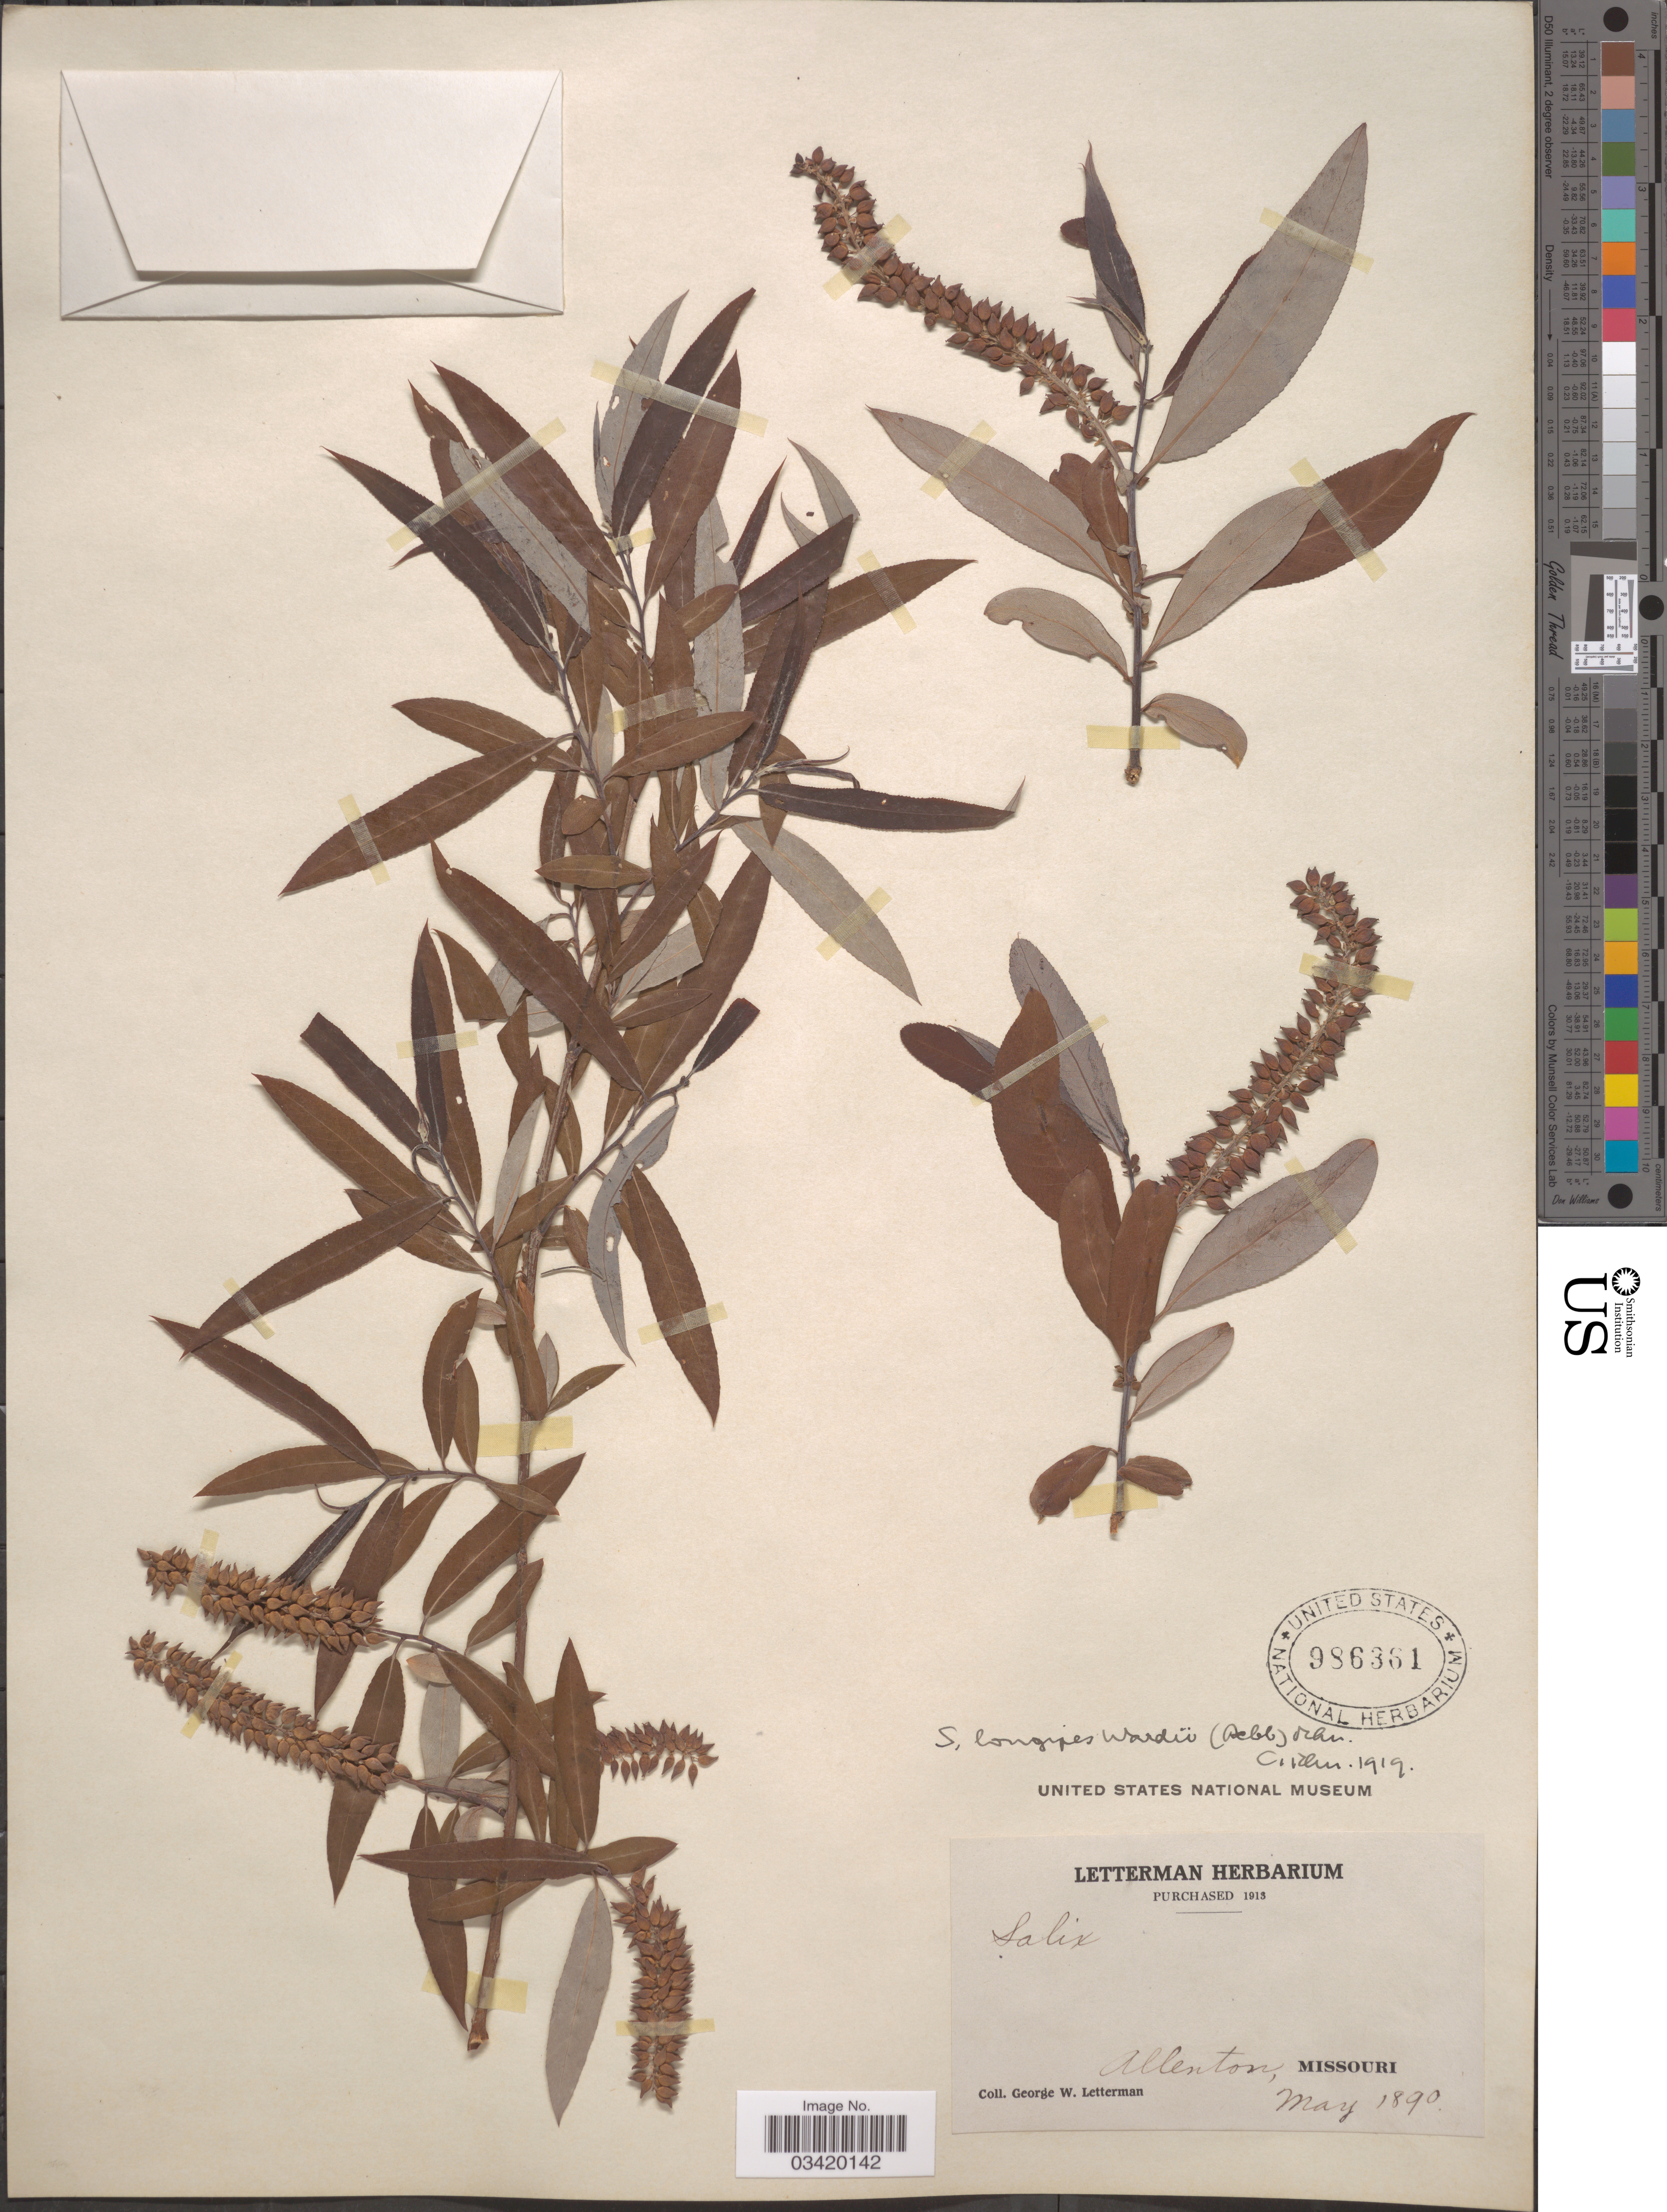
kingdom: Plantae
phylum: Tracheophyta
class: Magnoliopsida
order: Malpighiales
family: Salicaceae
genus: Salix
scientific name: Salix caroliniana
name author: Michx.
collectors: G. W. Letterman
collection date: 1890-05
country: United States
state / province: Missouri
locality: Allenton.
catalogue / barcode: US 986361